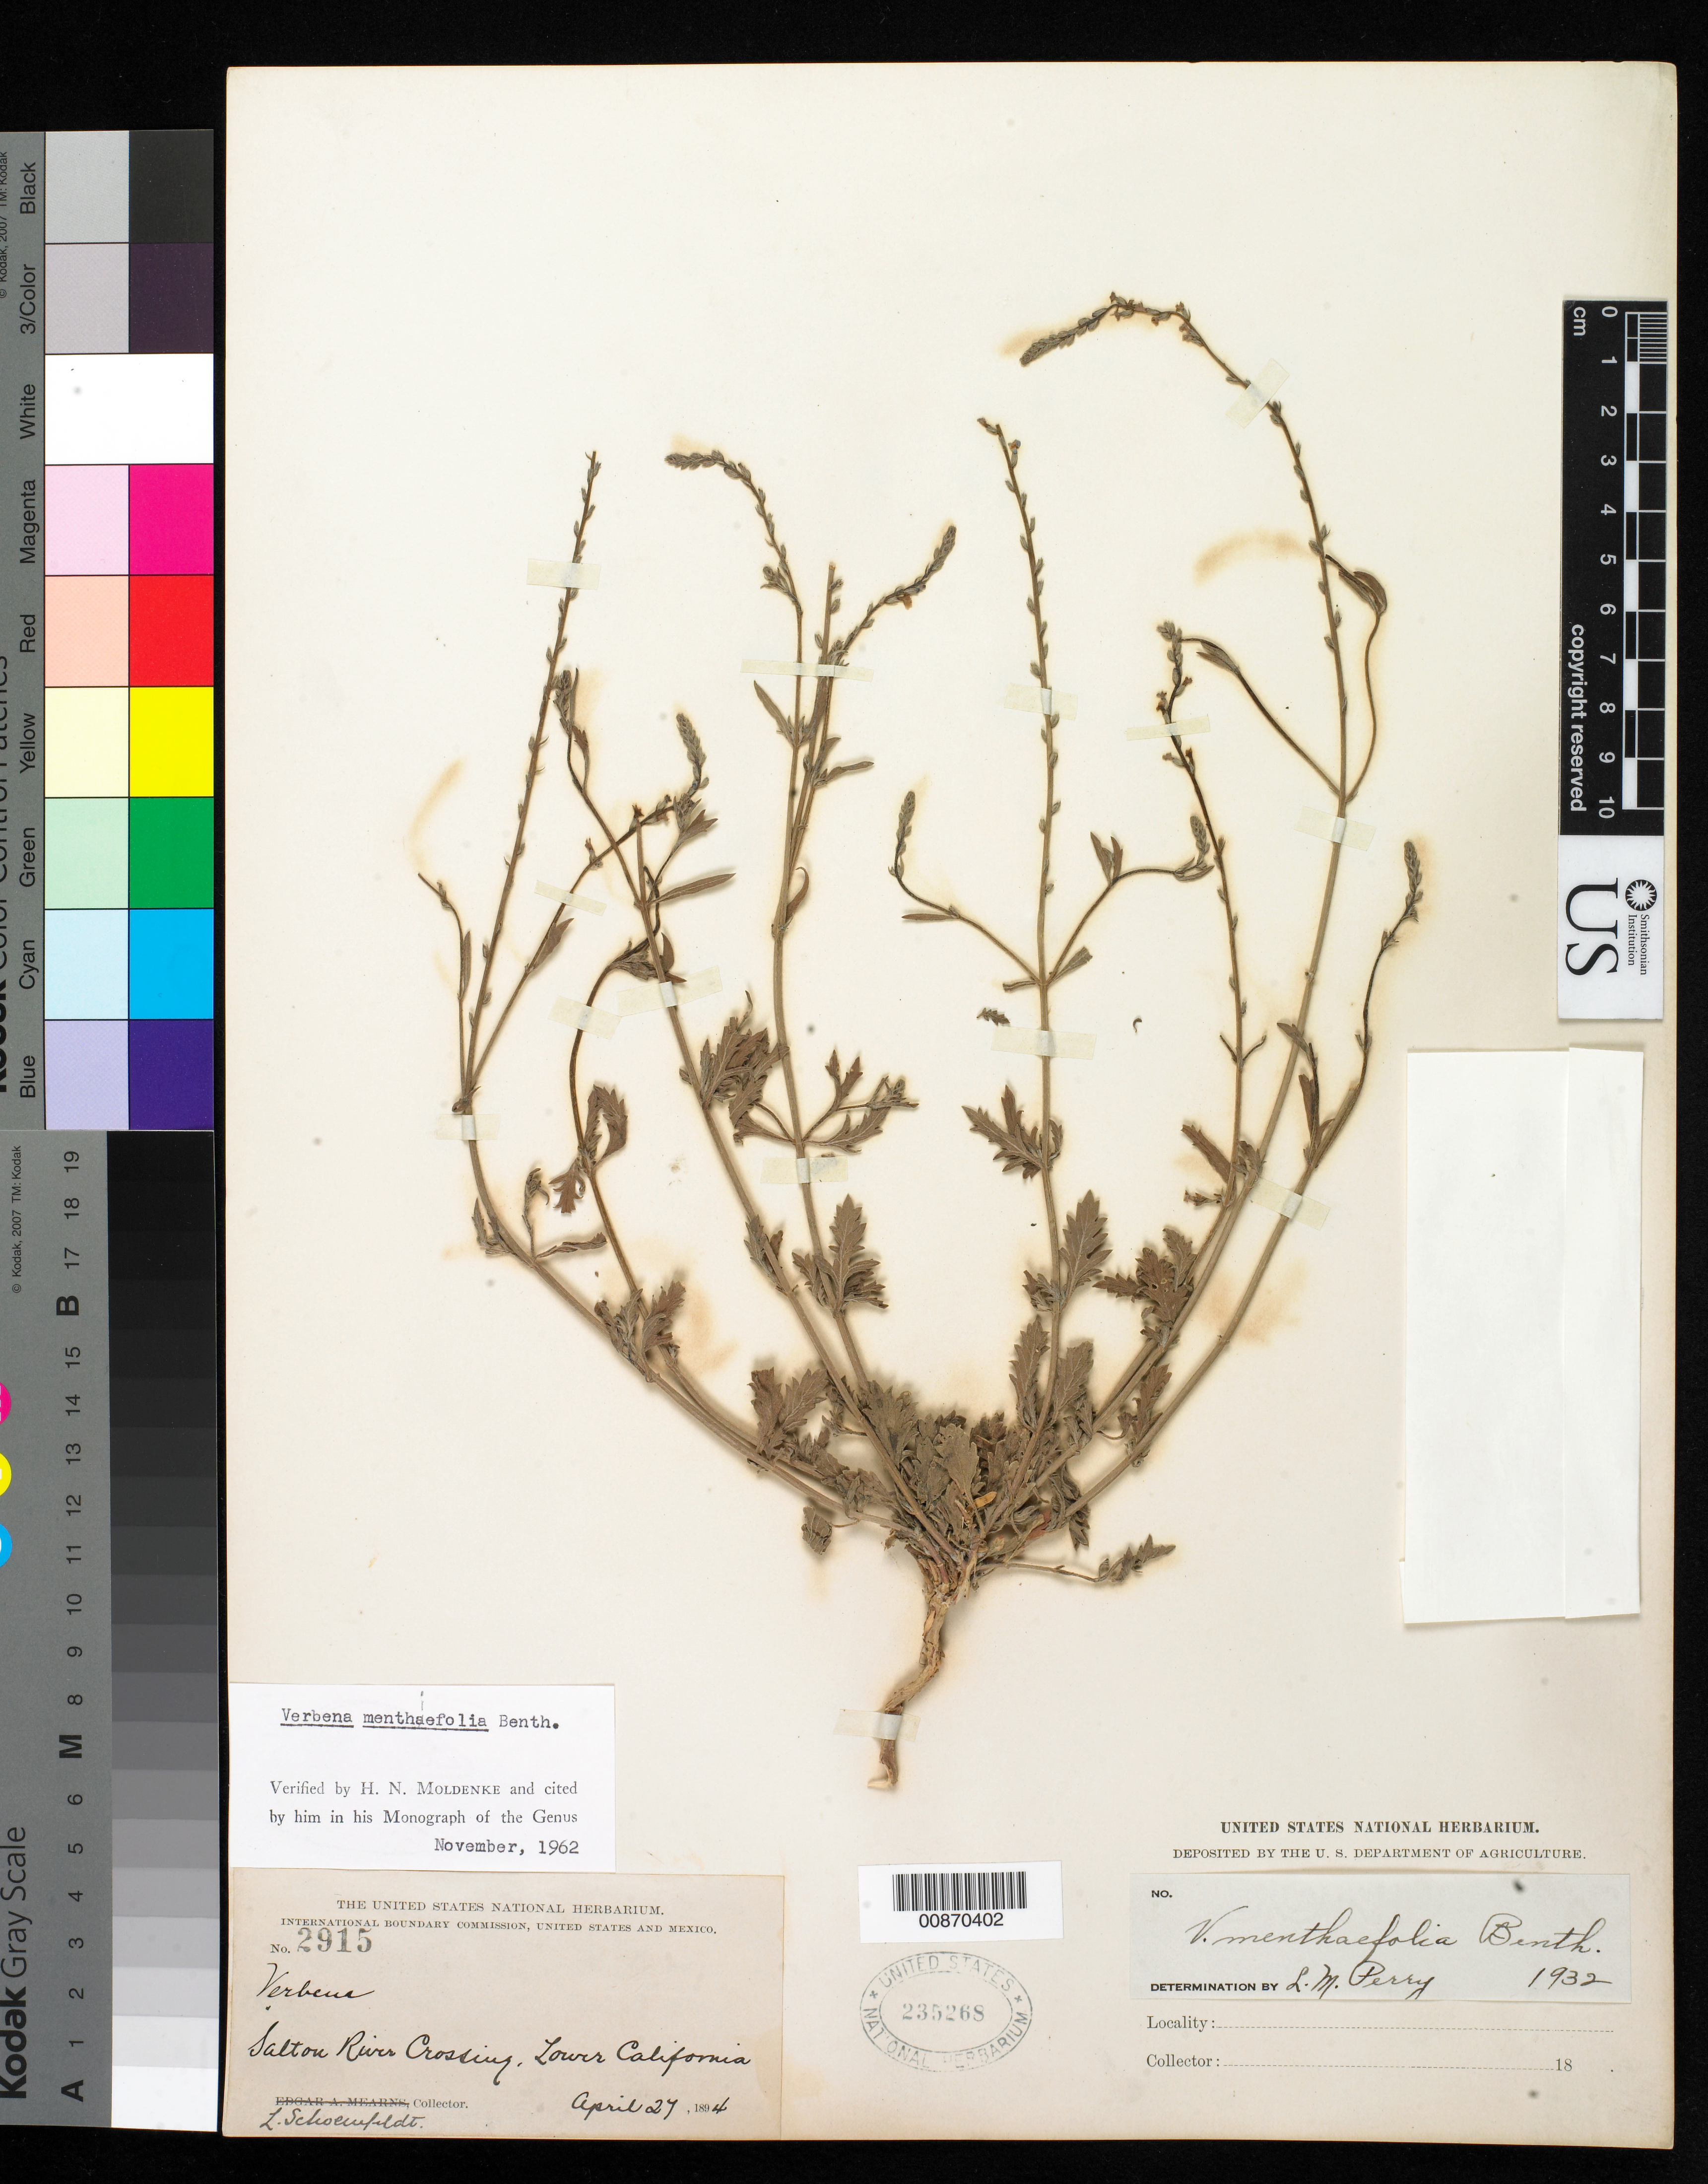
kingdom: Plantae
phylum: Tracheophyta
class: Magnoliopsida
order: Lamiales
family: Verbenaceae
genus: Verbena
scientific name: Verbena menthaefolia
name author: Benth.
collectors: L. Schoenfeldt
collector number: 2915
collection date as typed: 27 Apr 1894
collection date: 1894-04-27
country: Mexico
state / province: Baja California Norte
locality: Salton River Crossing, Baja California.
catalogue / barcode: US 235268